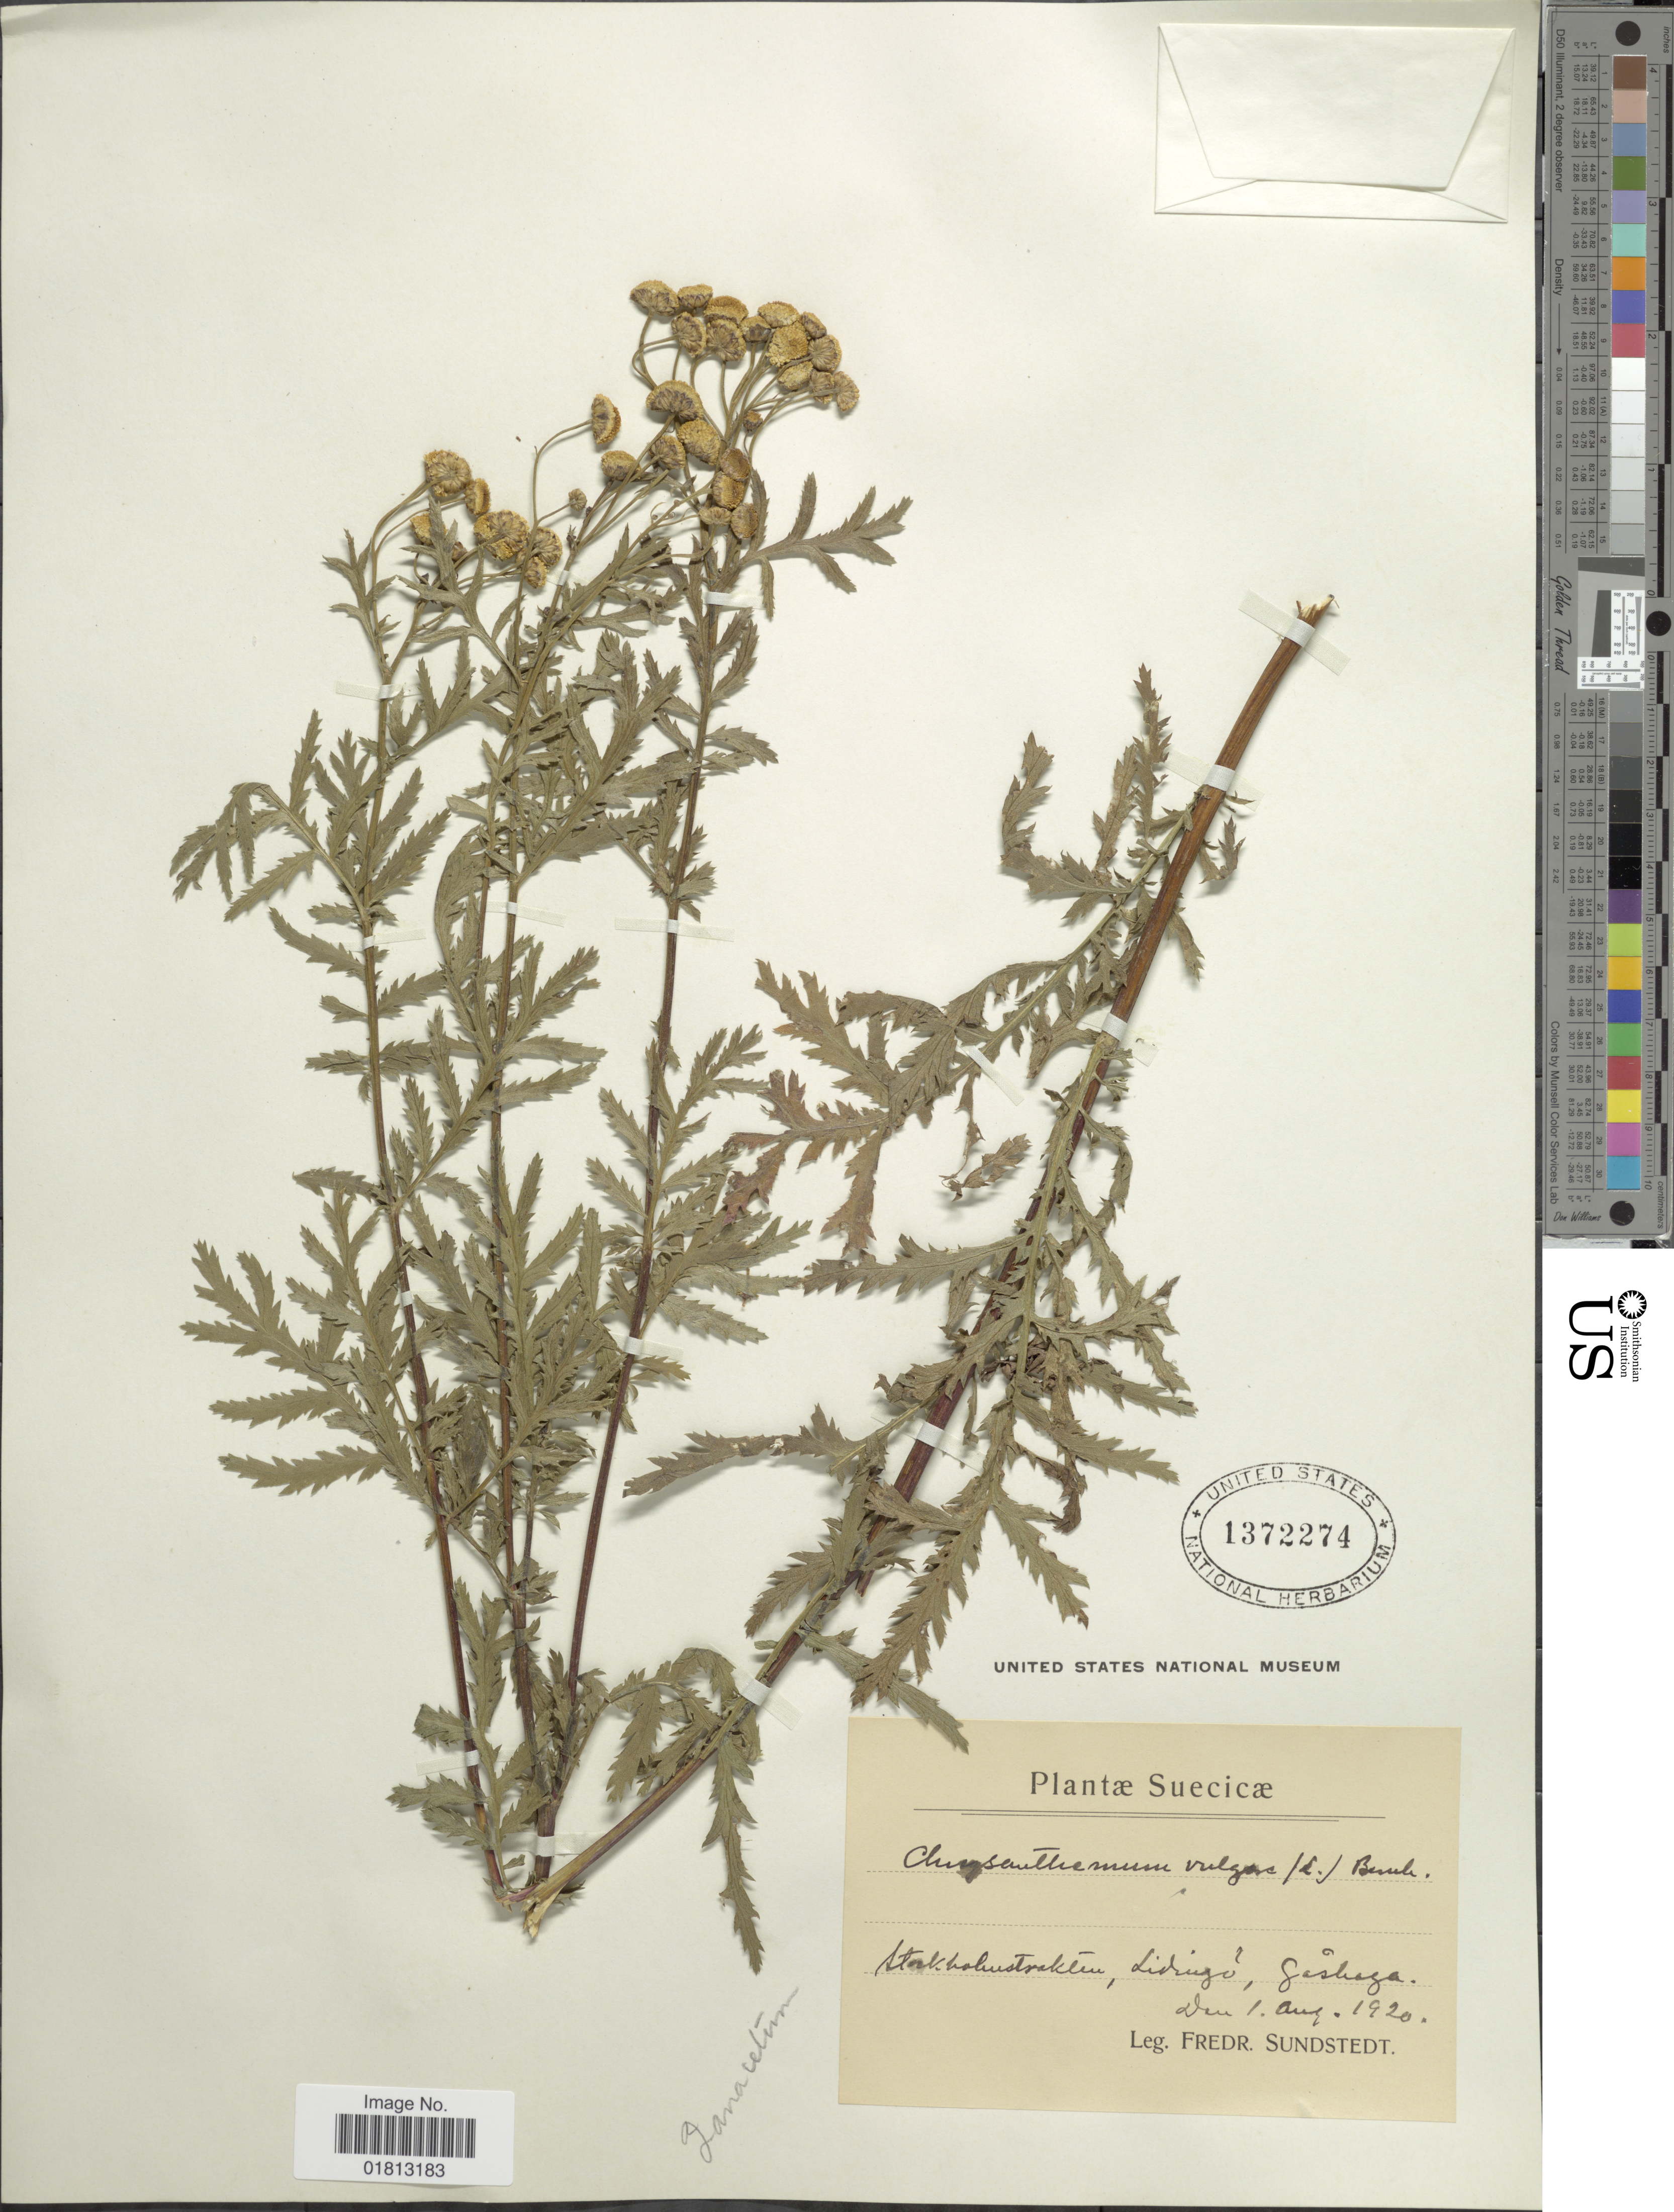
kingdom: Plantae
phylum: Tracheophyta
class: Magnoliopsida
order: Asterales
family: Asteraceae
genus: Tanacetum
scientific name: Tanacetum vulgare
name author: L.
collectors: F. Sundstedt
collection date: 1920-08-01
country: Sweden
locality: Suecicae, Stockholmstraklen, Lidingö, Gåshaga.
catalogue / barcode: US 1372274